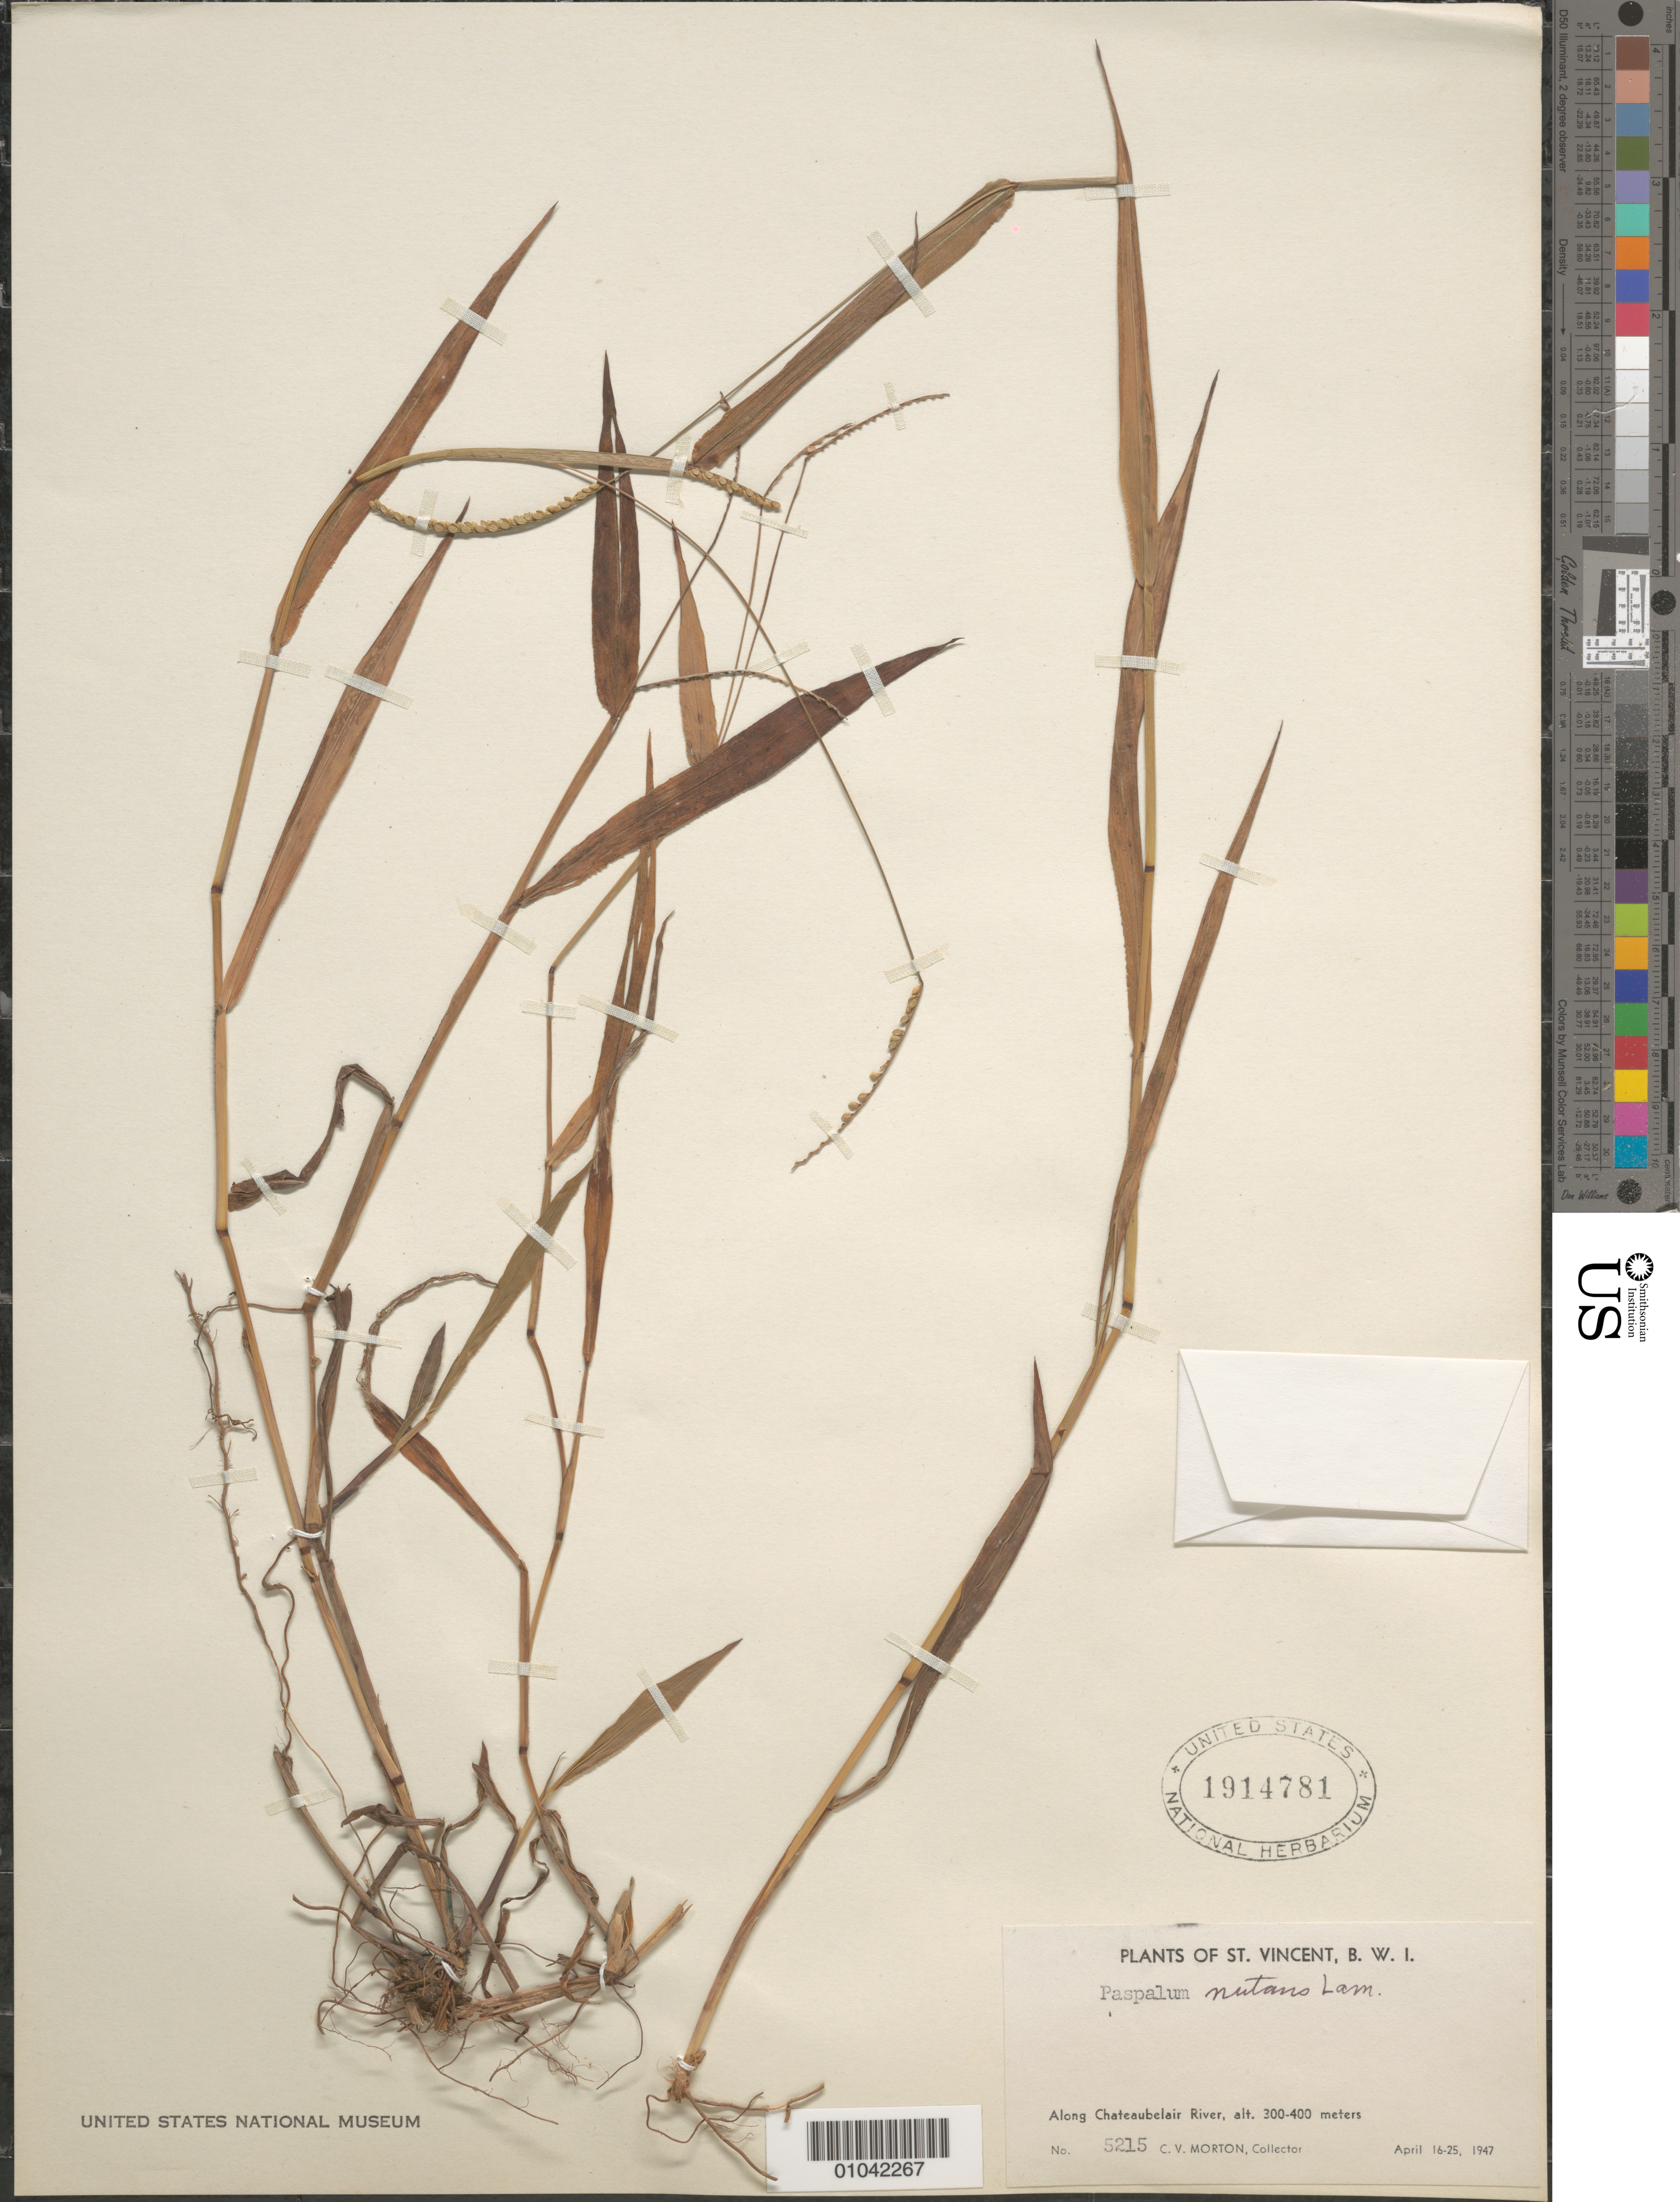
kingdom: Plantae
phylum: Tracheophyta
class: Liliopsida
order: Poales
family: Poaceae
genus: Paspalum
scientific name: Paspalum nutans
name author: Lam.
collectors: C. V. Morton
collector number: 5215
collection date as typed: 16 Apr 1947 to 25 Apr 1947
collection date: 1947-04-16/1947-04-25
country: St. Vincent - Grenadines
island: St. Vincent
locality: Along Chateaubelair River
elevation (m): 300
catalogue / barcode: US 1914781